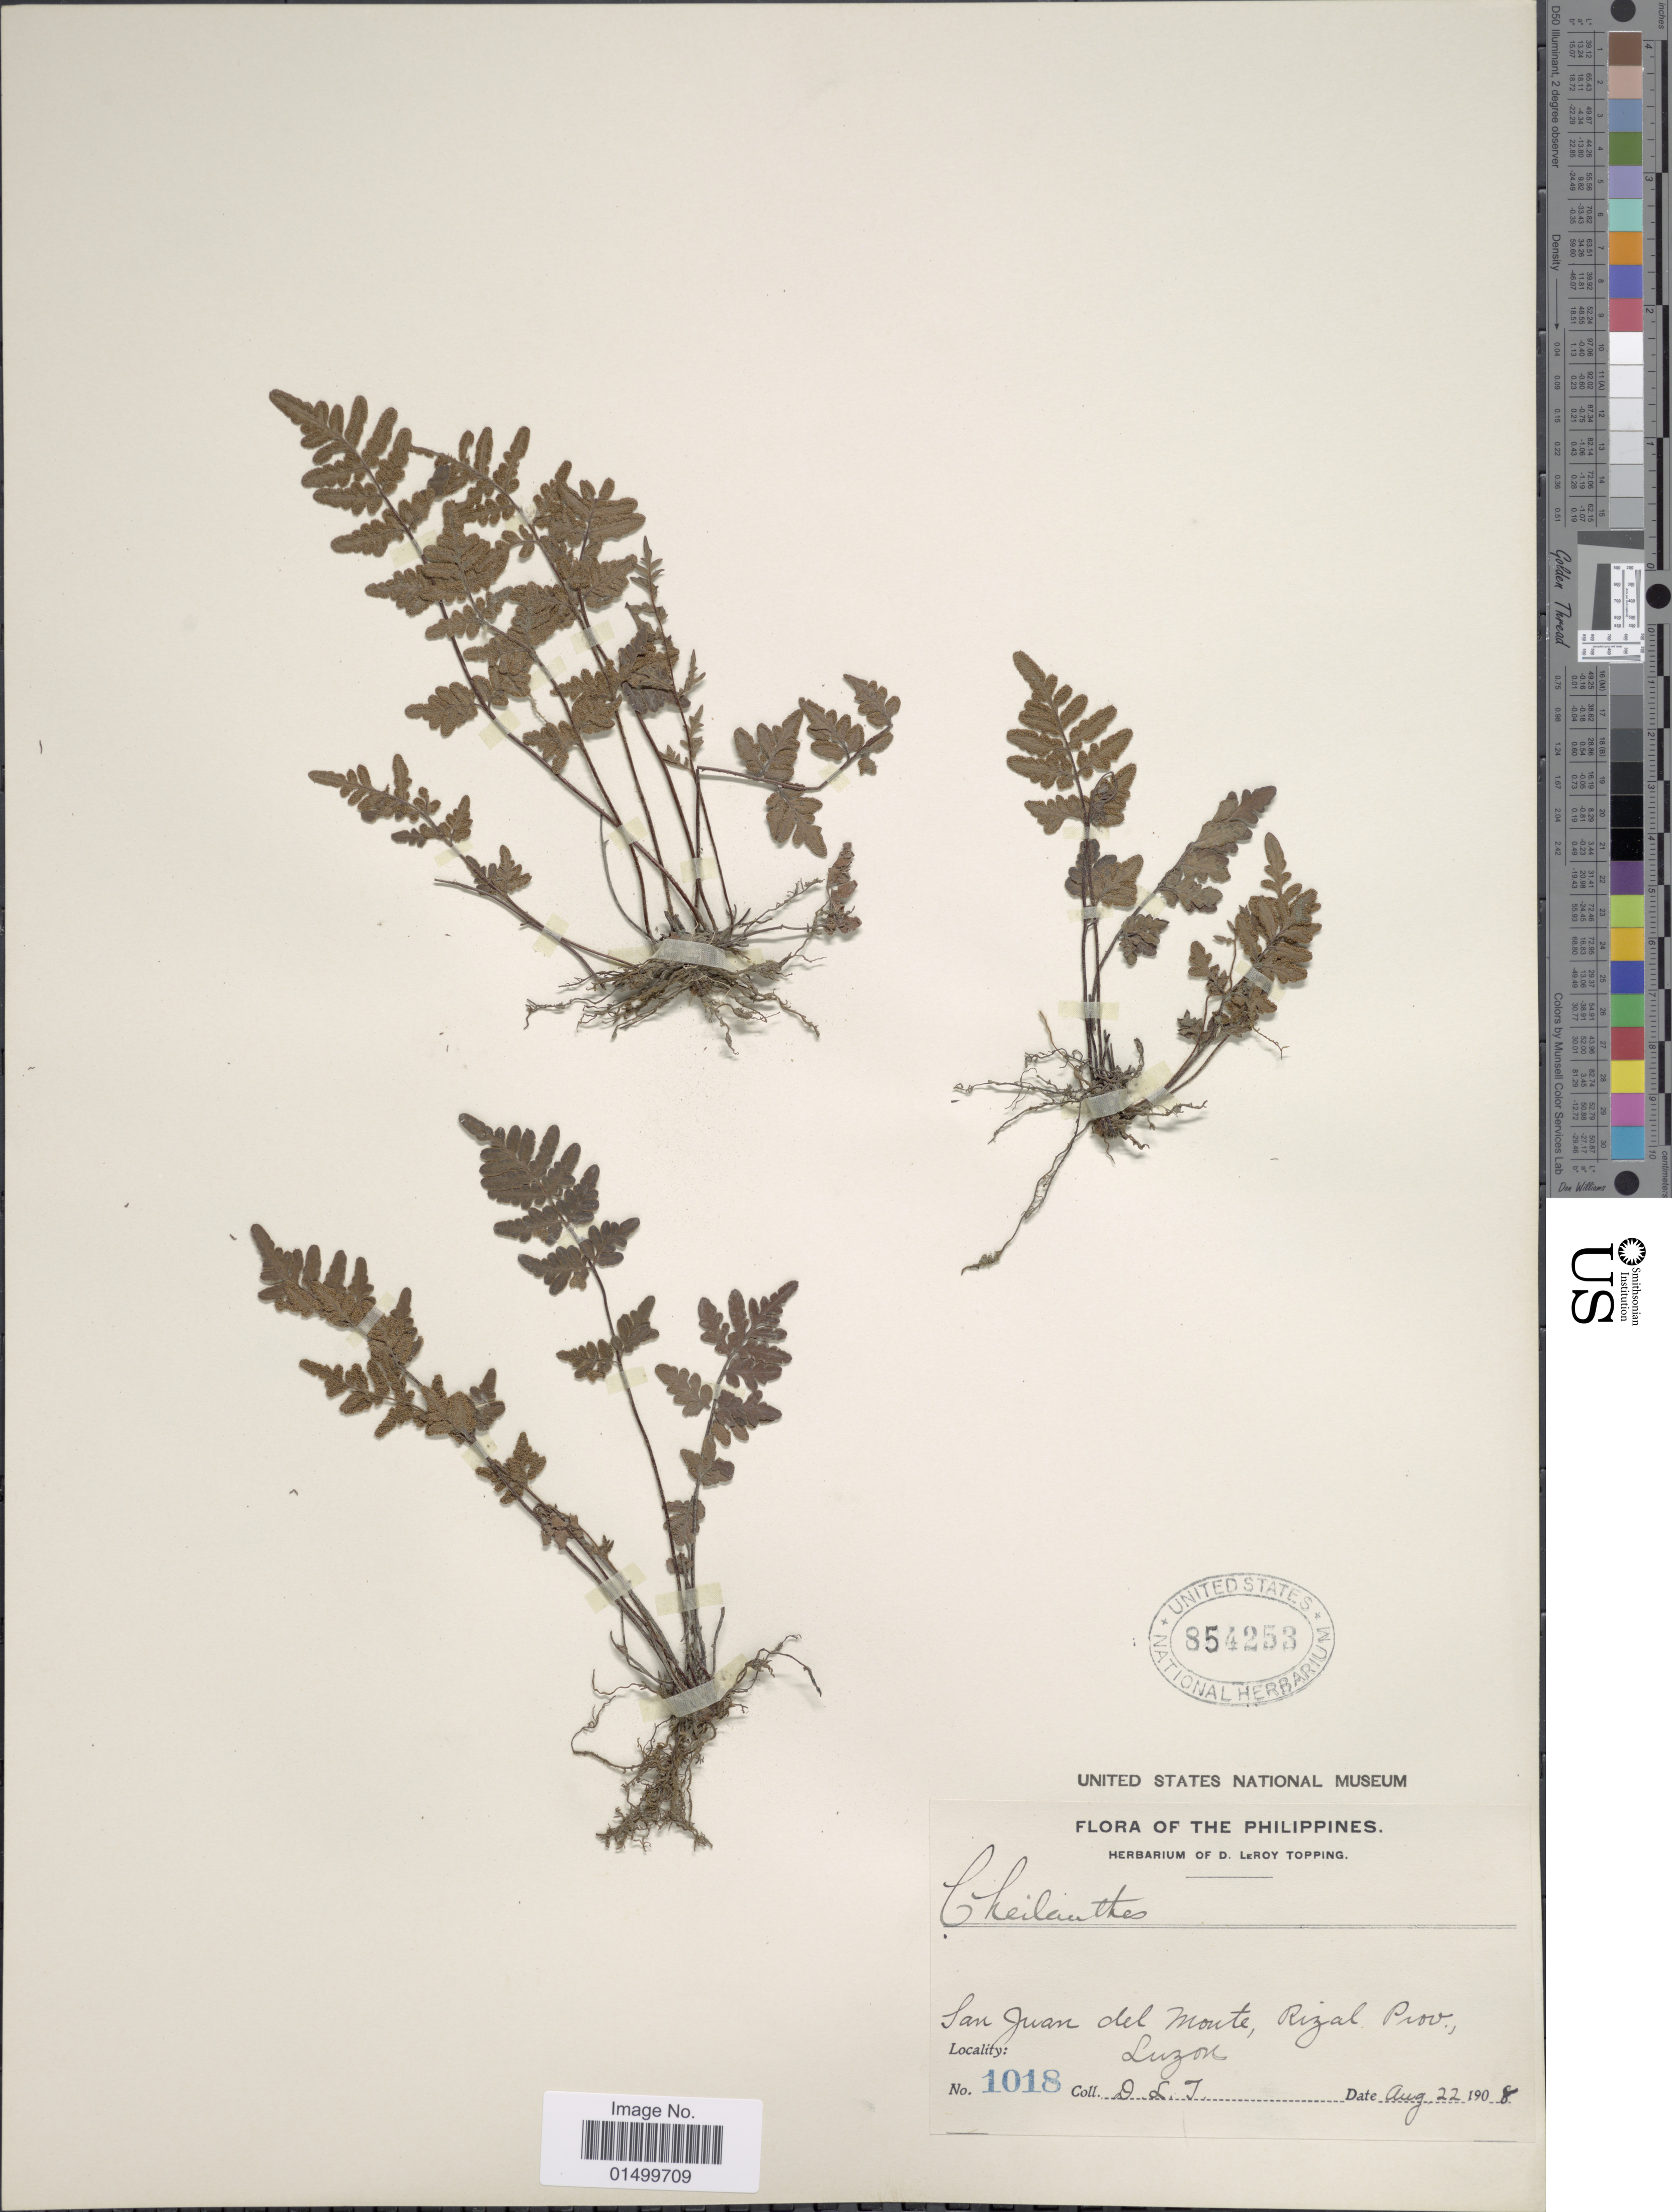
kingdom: Plantae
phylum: Tracheophyta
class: Polypodiopsida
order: Polypodiales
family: Pteridaceae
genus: Cheilanthes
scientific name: Cheilanthes hirsuta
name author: Link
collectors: D. L. Topping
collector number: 1018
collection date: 1908-08-22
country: Philippines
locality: San Juan del Monte, Rizal Prov., Luzon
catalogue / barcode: US 854253